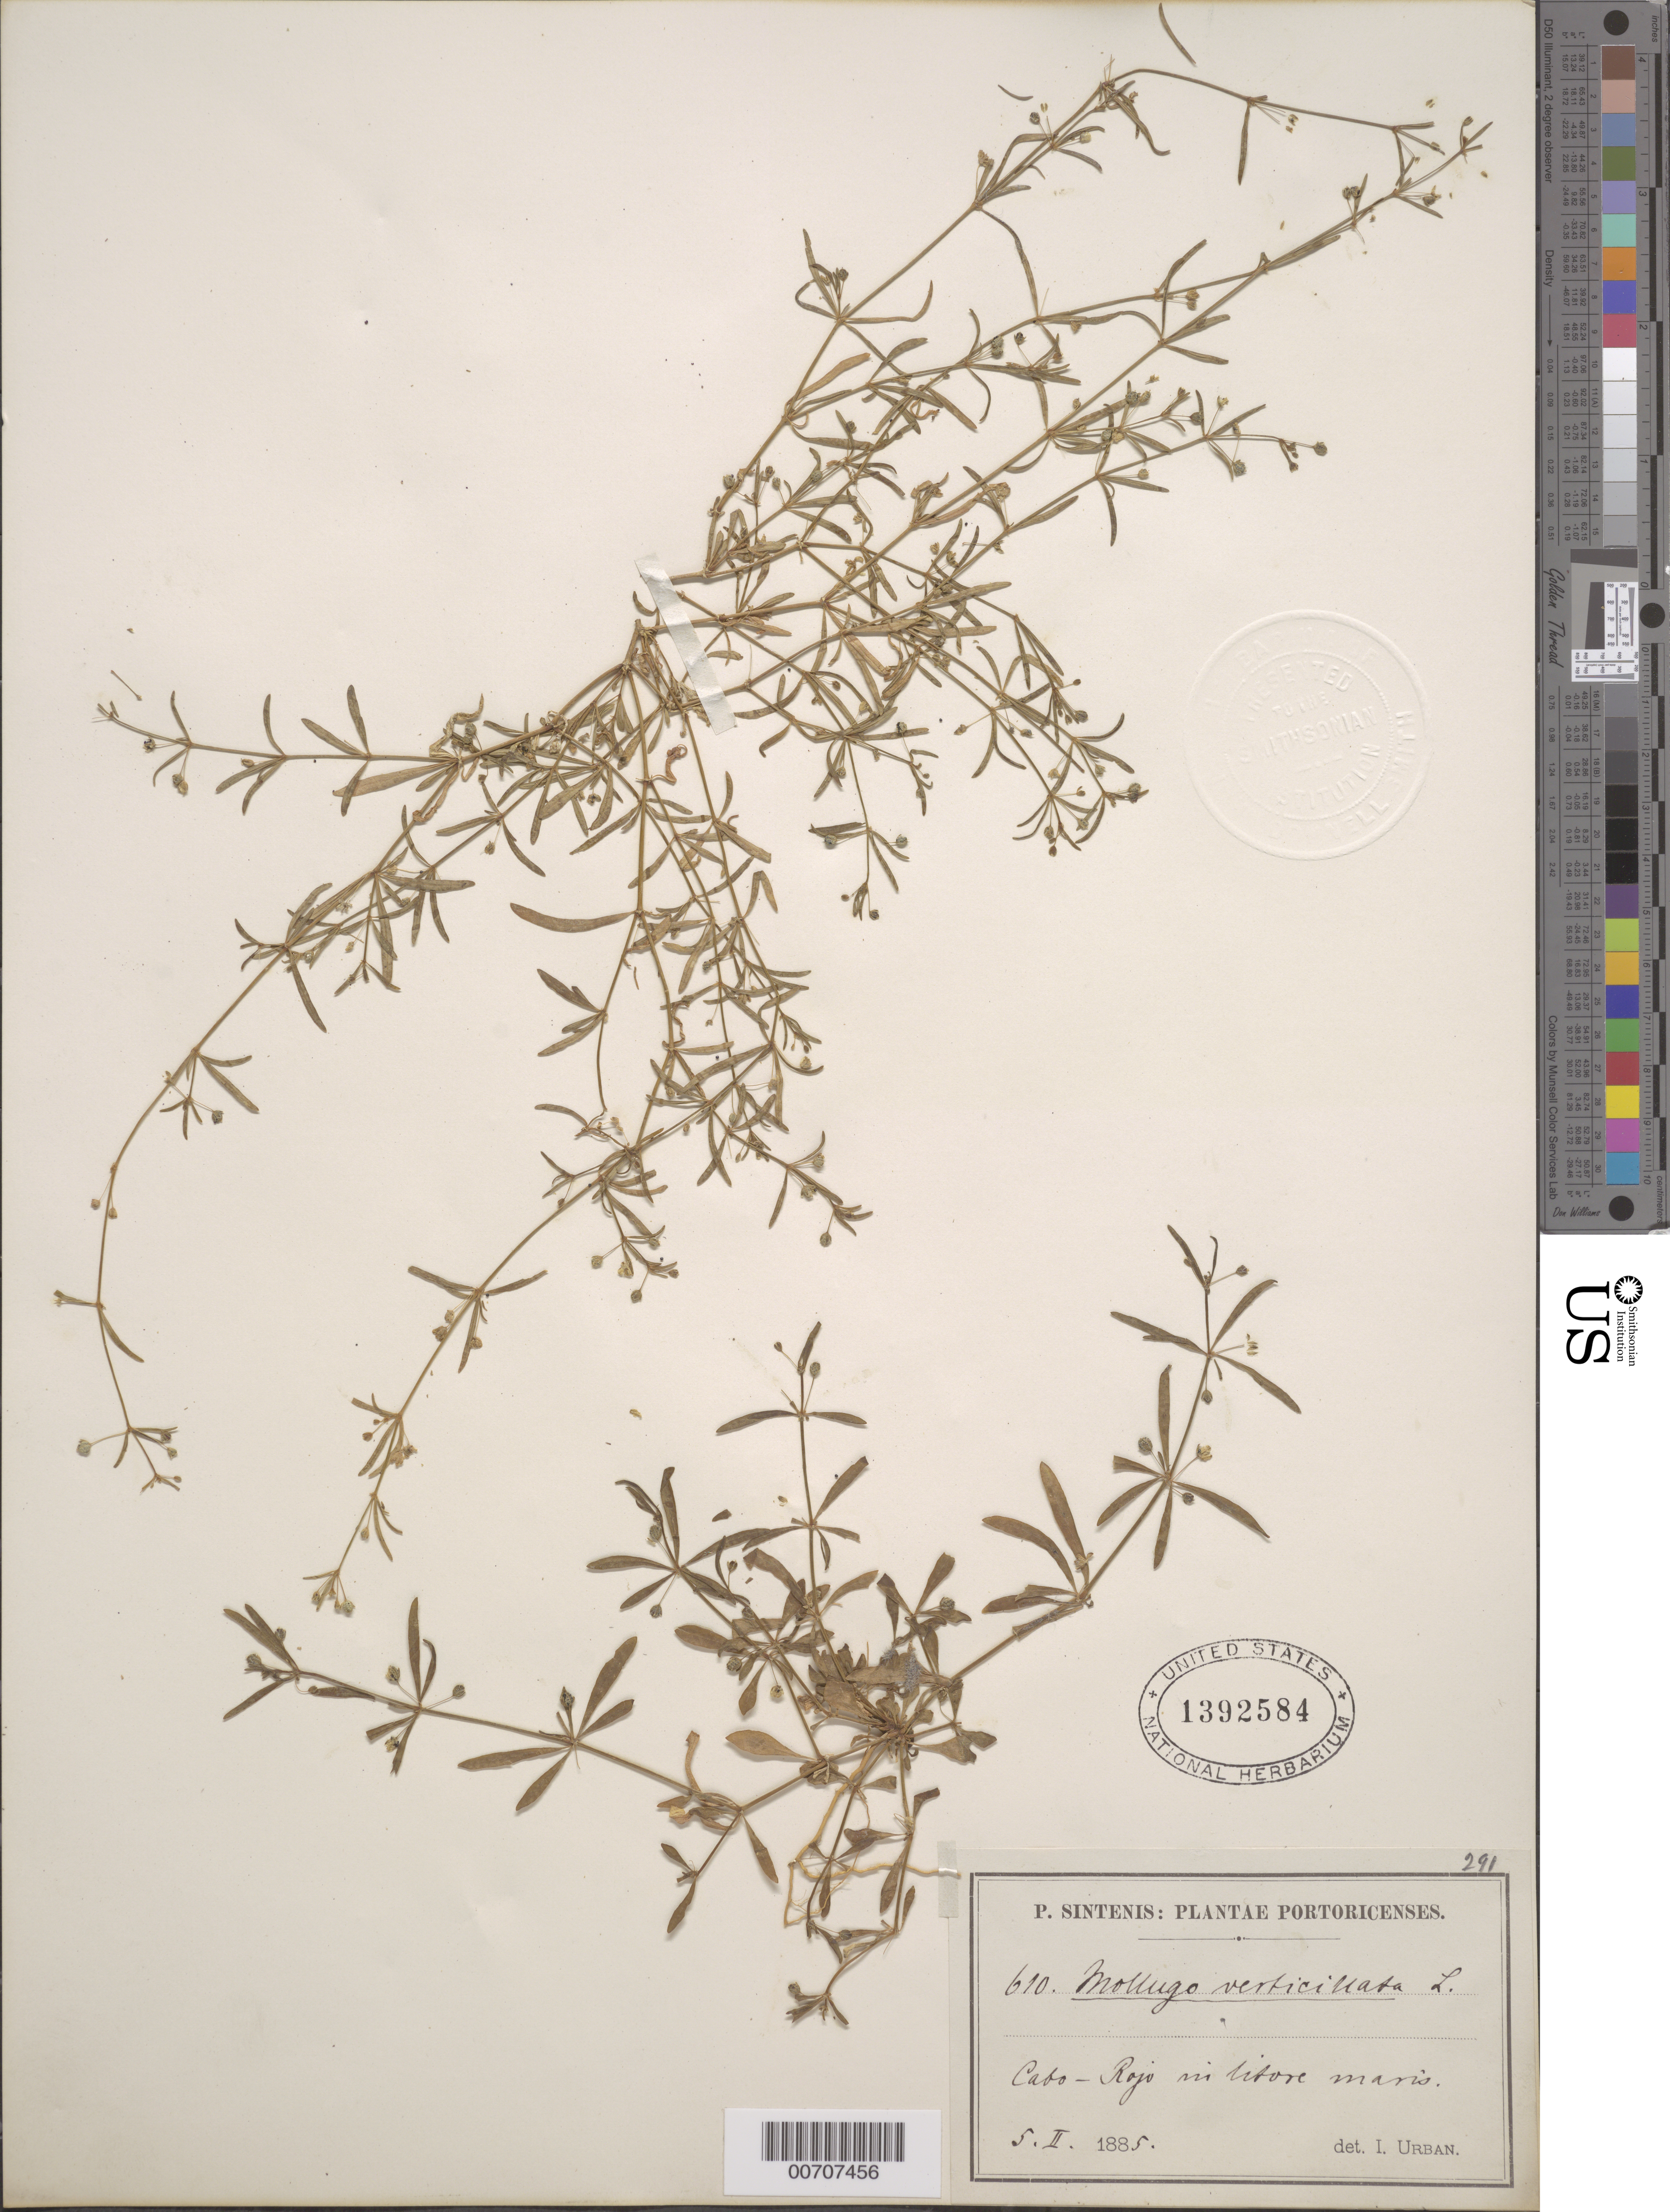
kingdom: Plantae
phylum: Tracheophyta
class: Magnoliopsida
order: Caryophyllales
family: Molluginaceae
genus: Mollugo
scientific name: Mollugo verticillata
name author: L.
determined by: Urban, Ignatz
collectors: P. Sintenis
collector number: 610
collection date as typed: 05 Feb 1885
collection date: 1885-02-05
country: Puerto Rico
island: Greater Antilles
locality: Cabo-Rojo in litore maris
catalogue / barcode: US 1392584